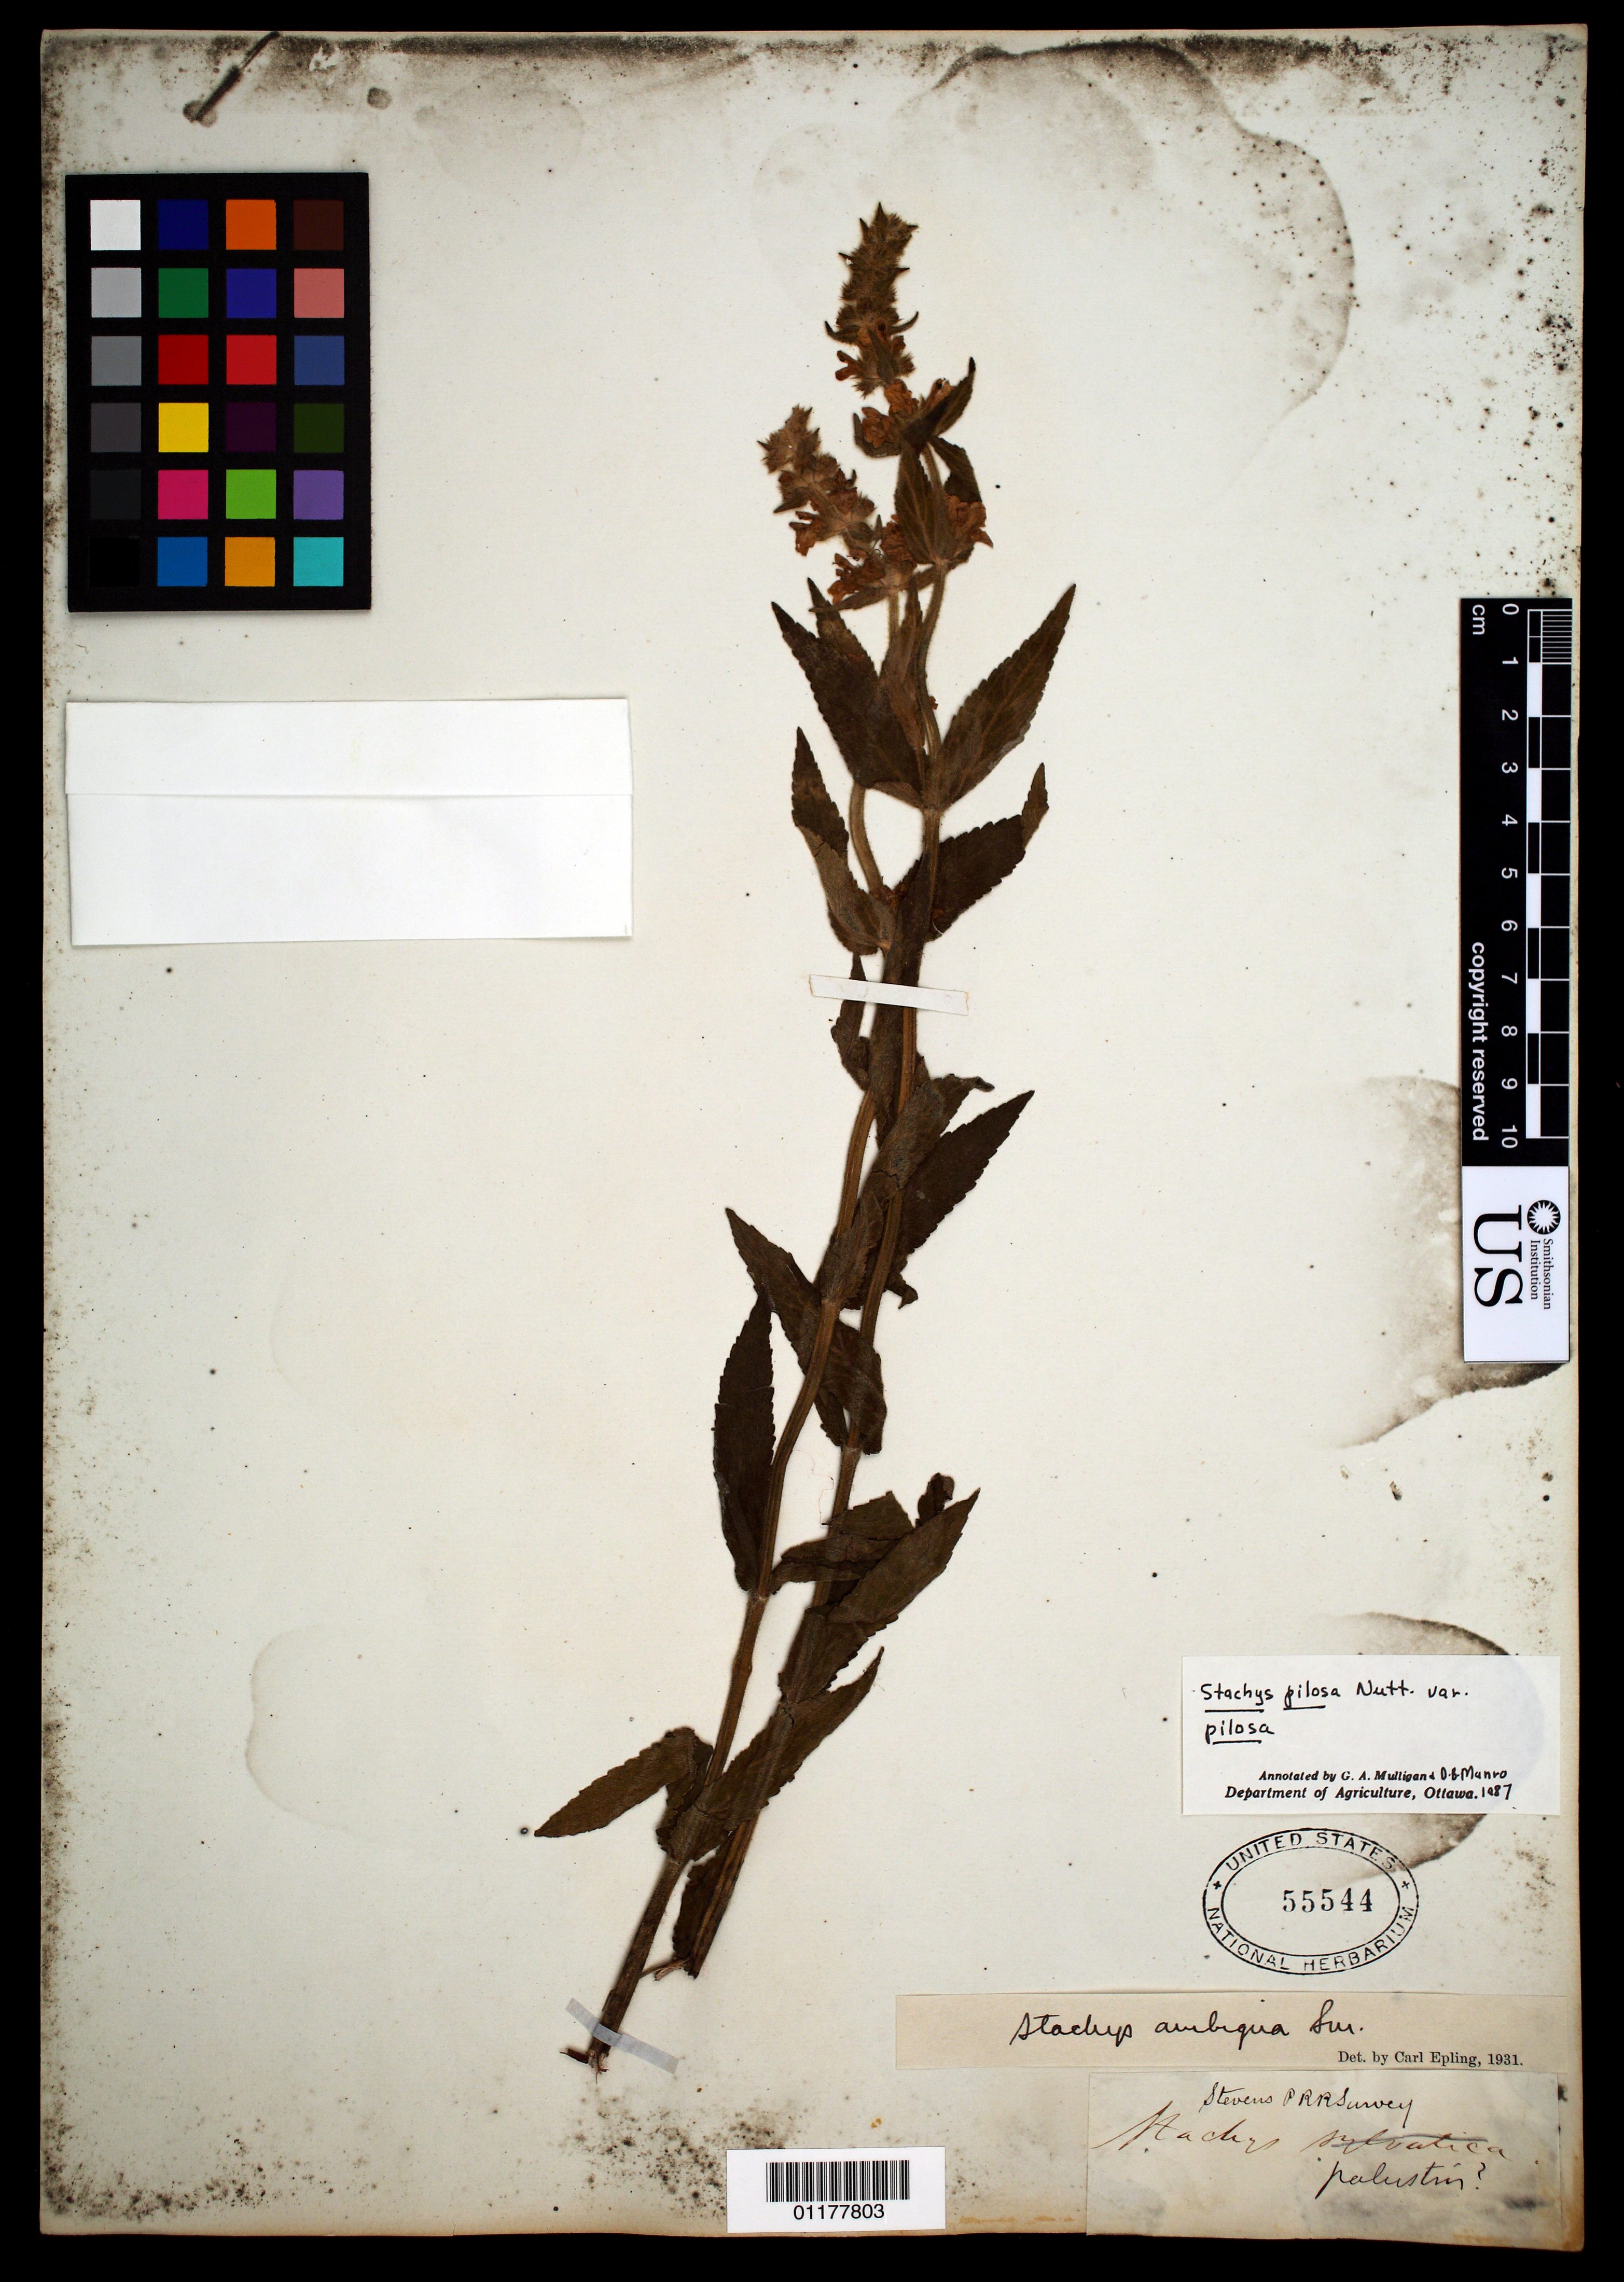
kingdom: Plantae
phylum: Tracheophyta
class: Magnoliopsida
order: Lamiales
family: Lamiaceae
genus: Stachys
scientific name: Stachys pilosa var. pilosa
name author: Nutt.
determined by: Mulligan, G. A.; Munro, D. B.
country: United States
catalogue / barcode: US 55544